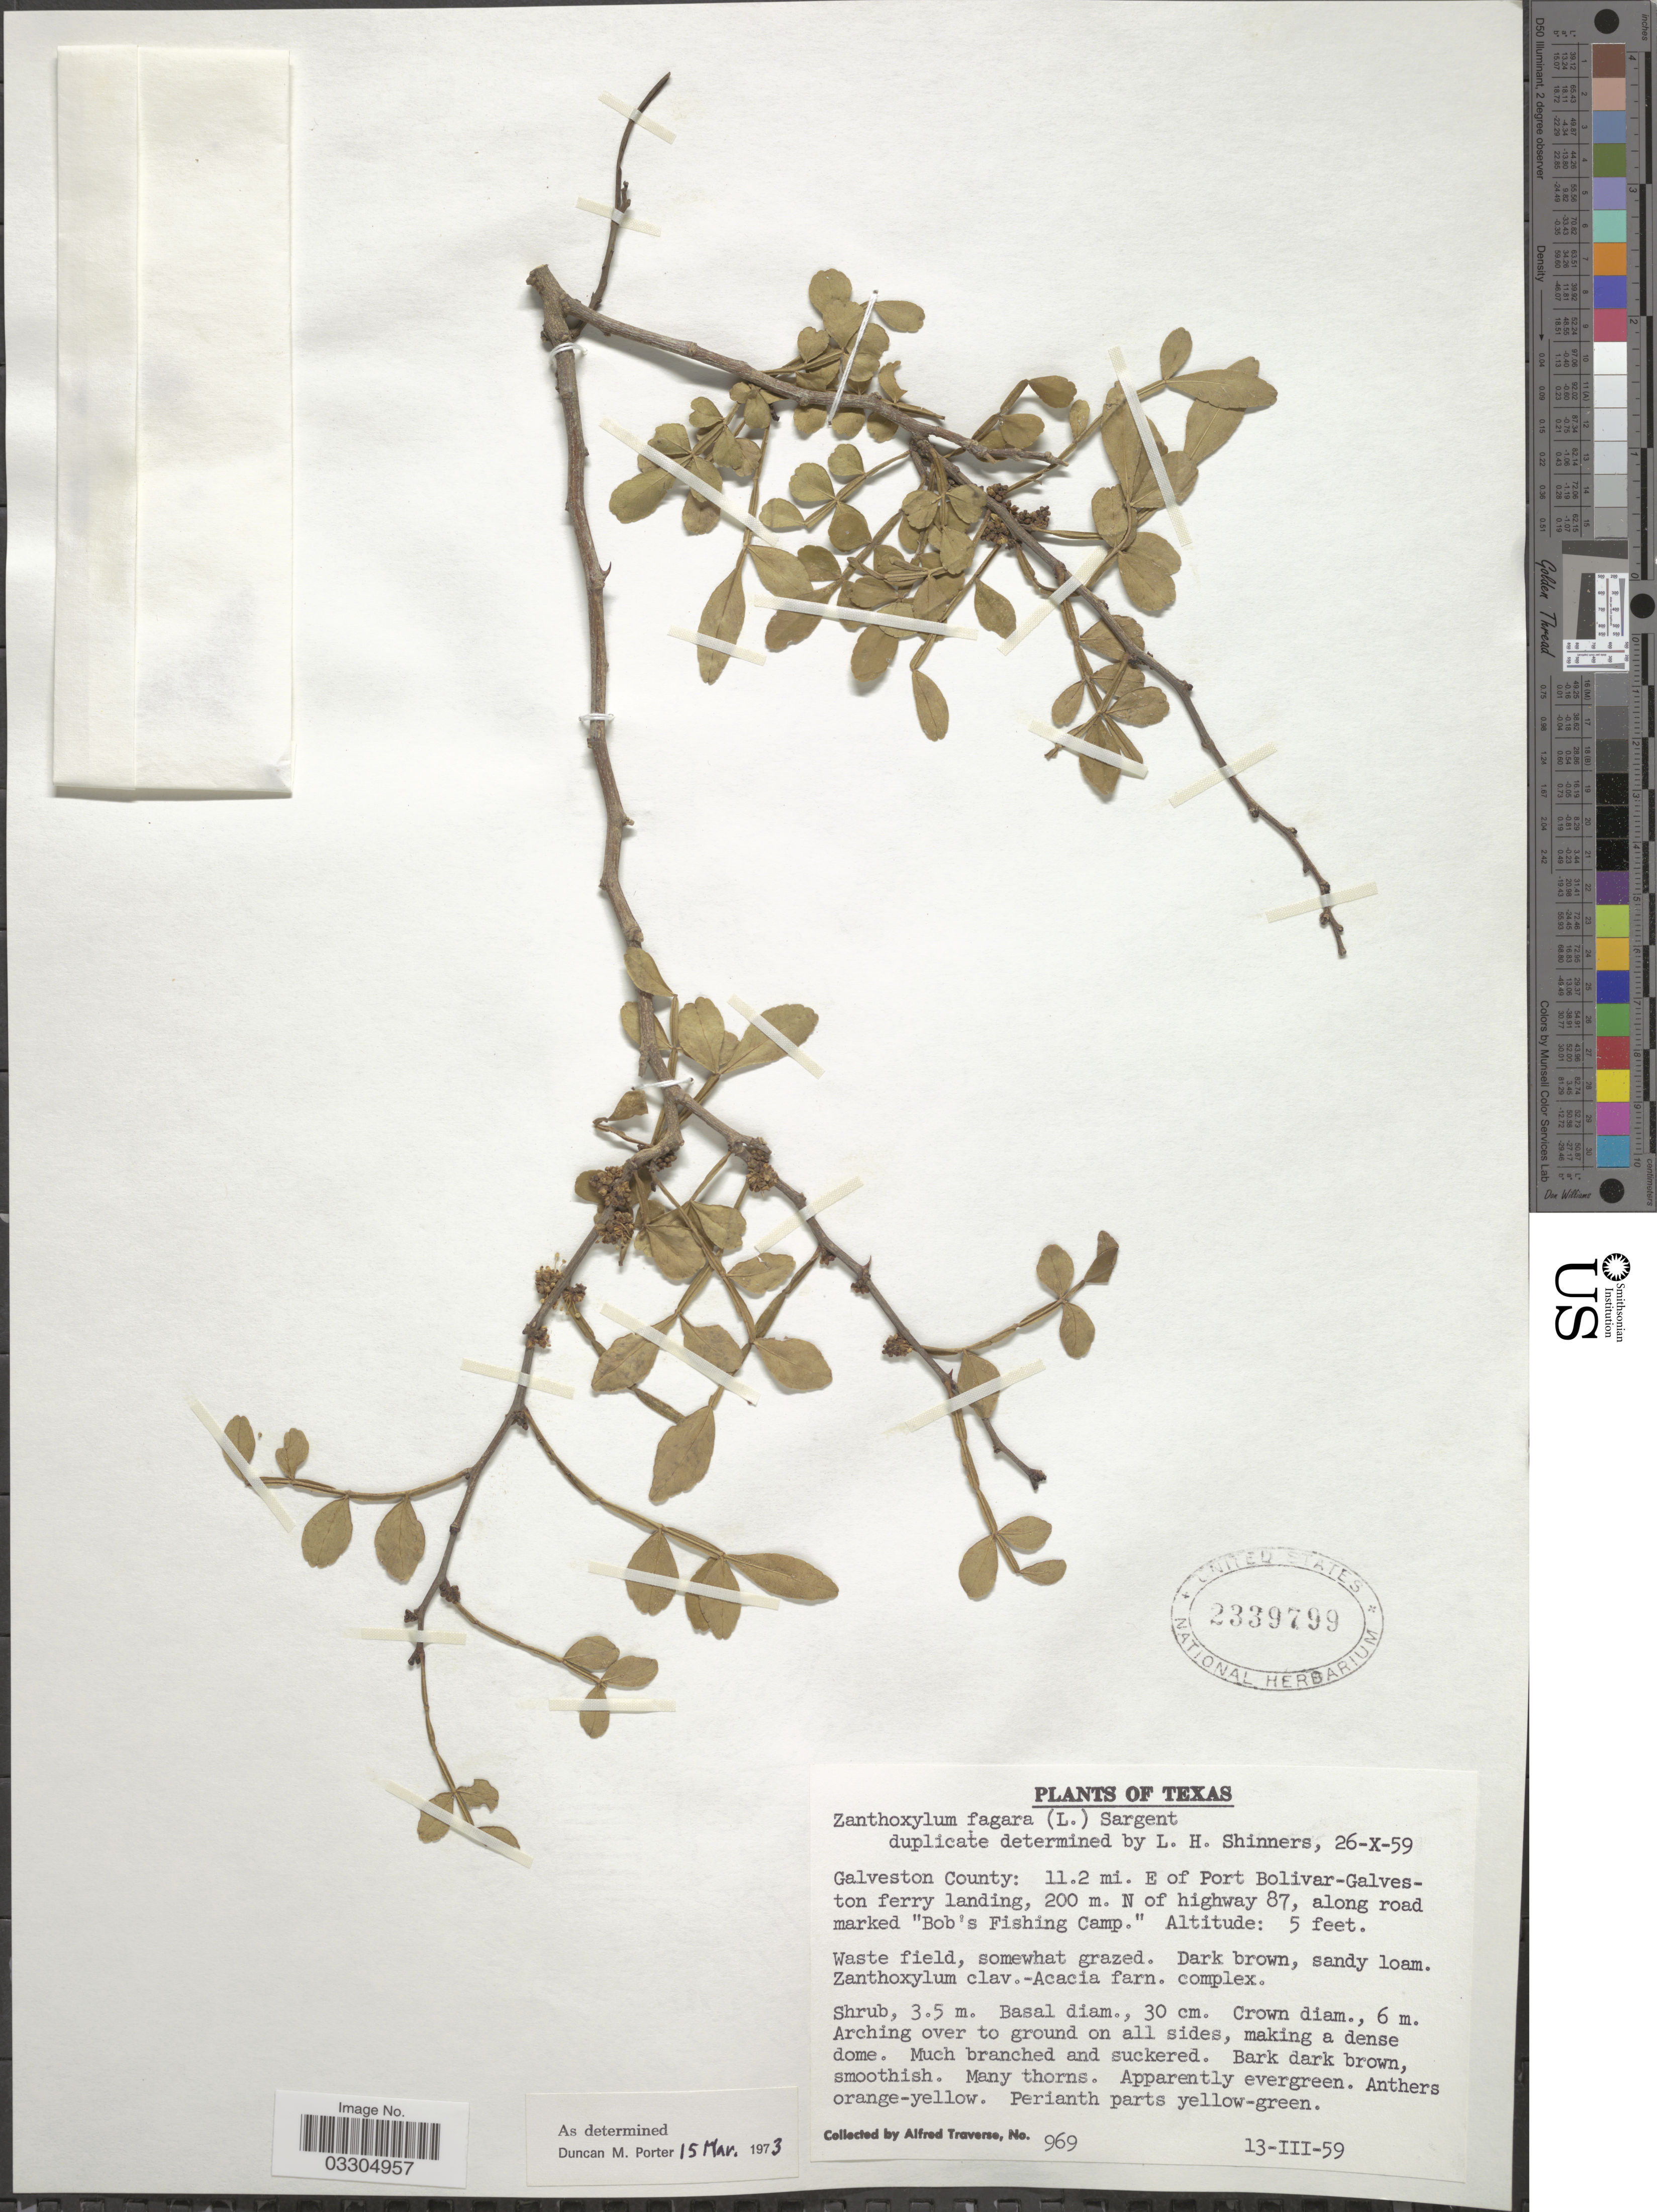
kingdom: Plantae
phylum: Tracheophyta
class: Magnoliopsida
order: Sapindales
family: Rutaceae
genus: Zanthoxylum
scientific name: Zanthoxylum fagara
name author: (L.) Sarg.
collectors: A. Traverse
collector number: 969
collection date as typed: Transcribed d/m/y: 13/3/59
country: United States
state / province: Texas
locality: Galveston County: 11.2 mi. E of Port Bolivar-Galves-ton ferry landing, 200 m. N of highway 87, along road marked "Bob's Fishing Camp."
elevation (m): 2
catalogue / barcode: US 2339799